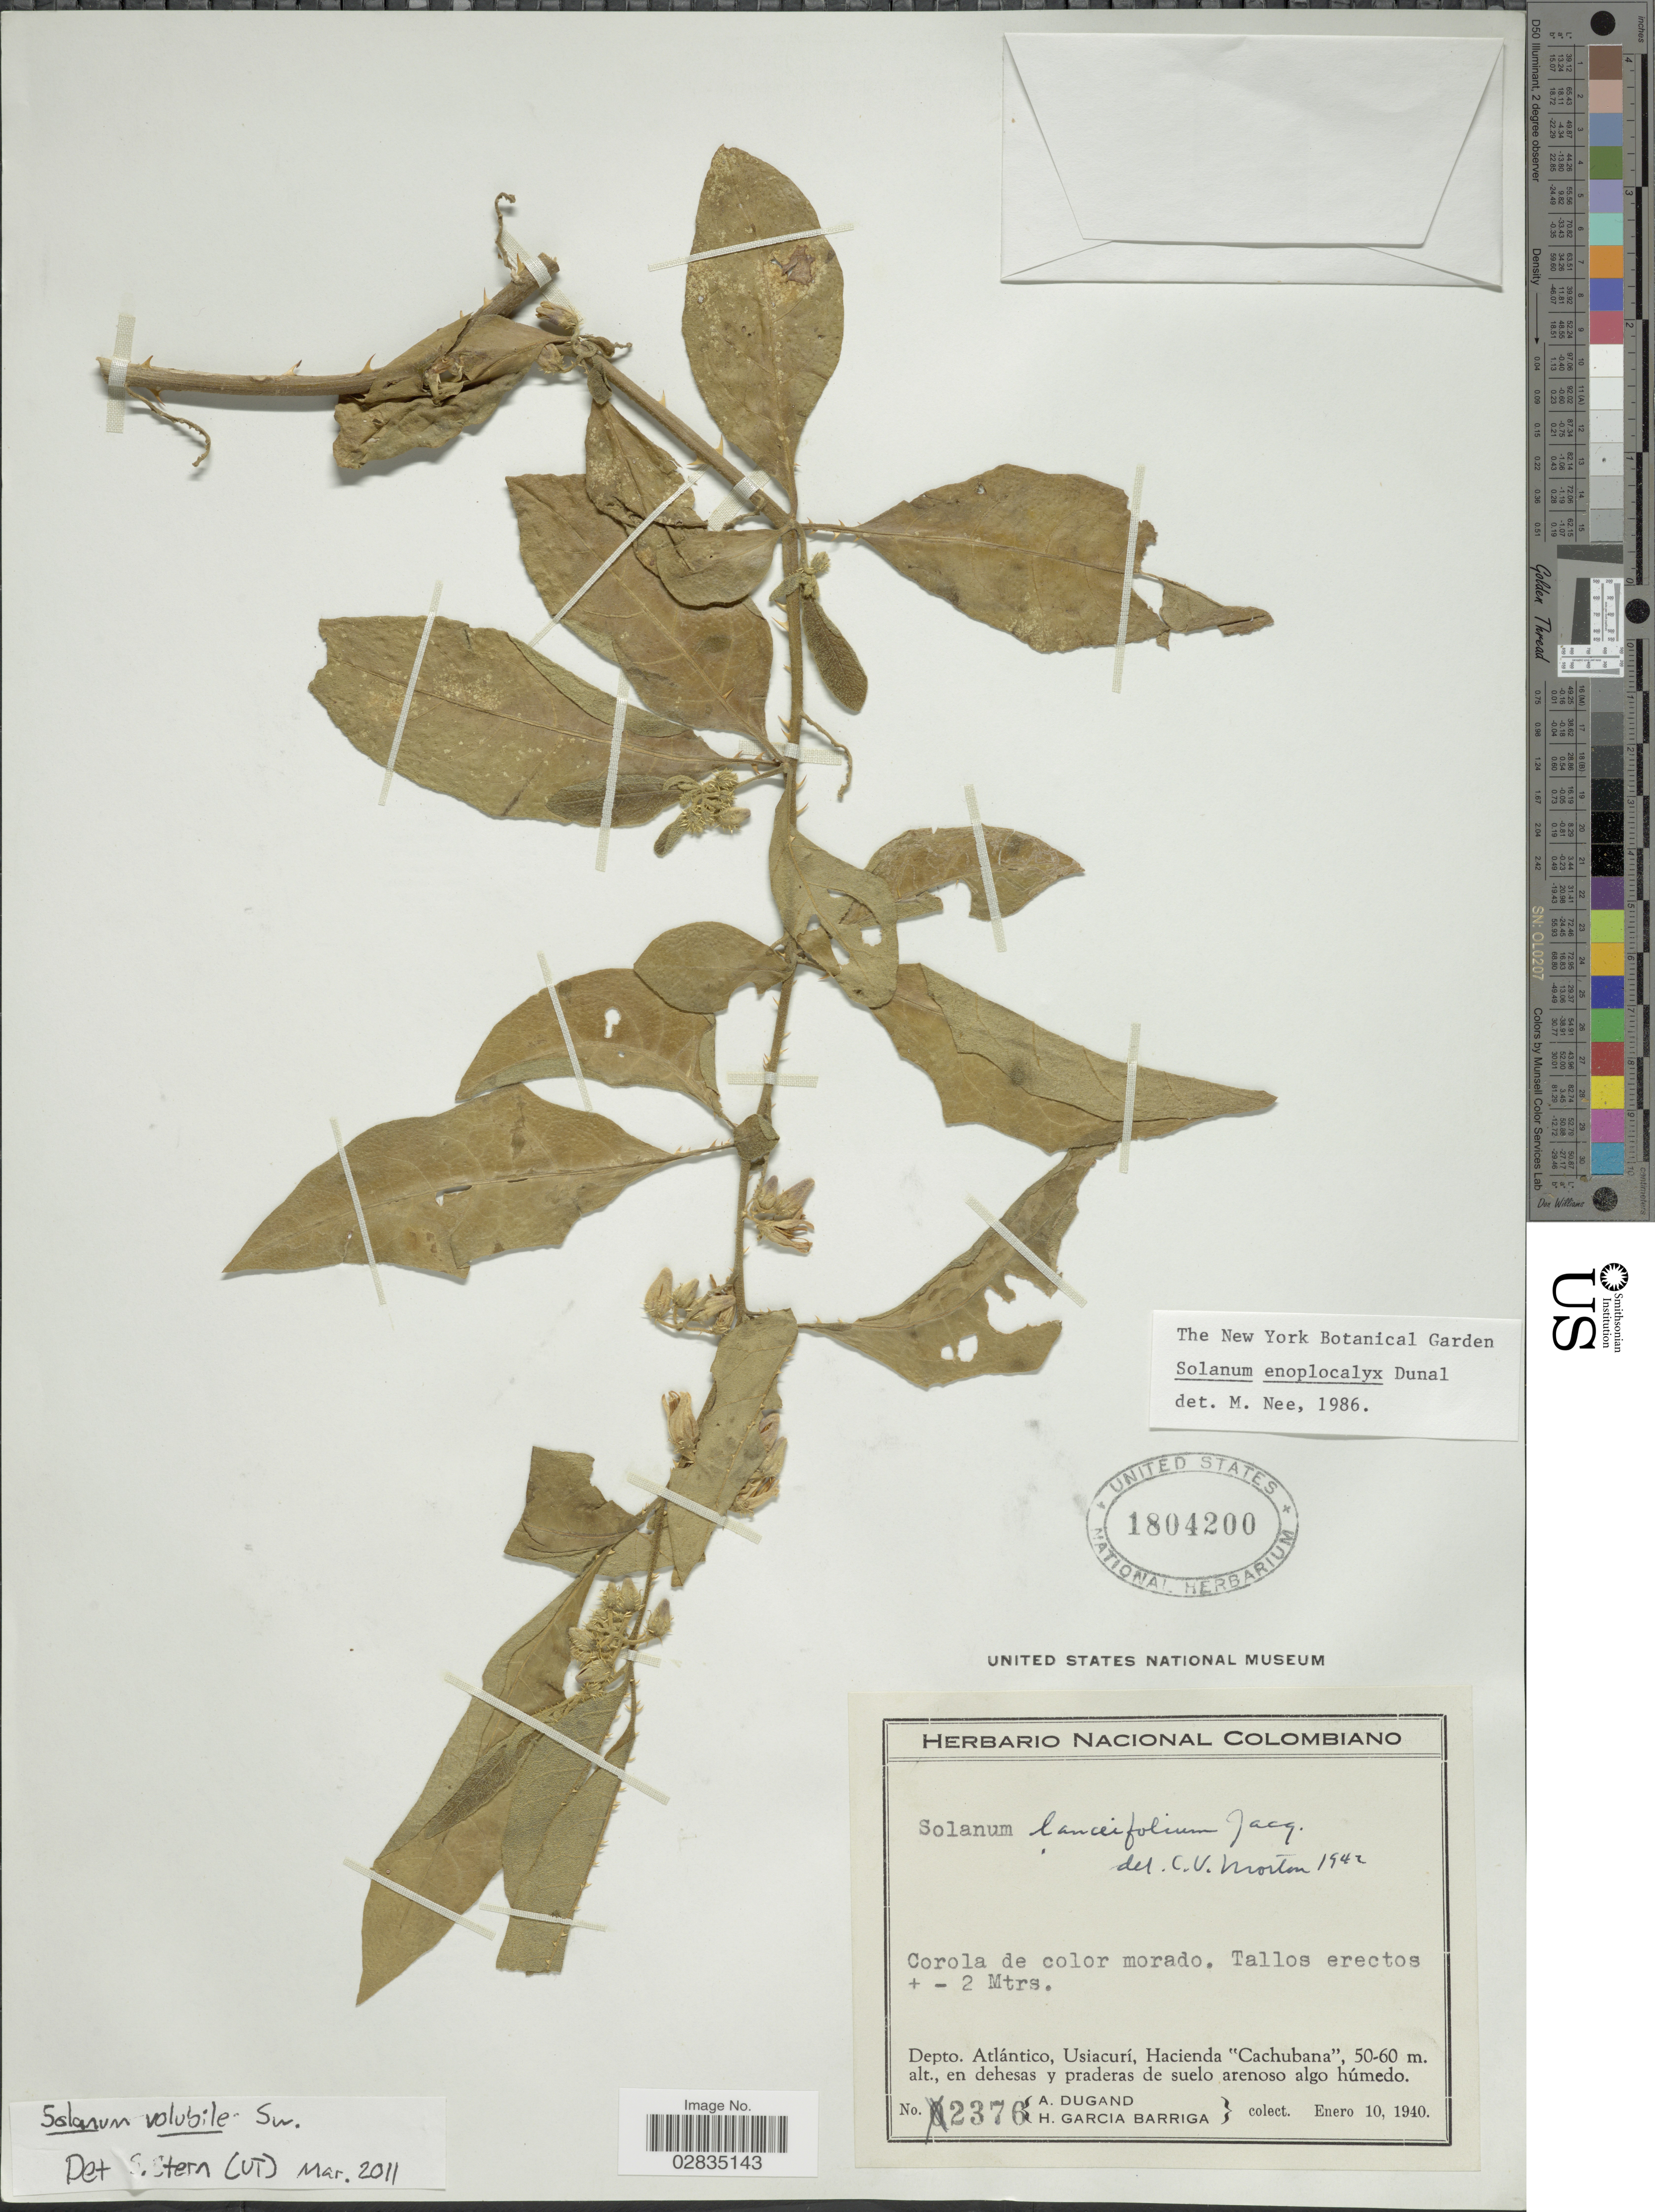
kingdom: Plantae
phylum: Tracheophyta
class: Magnoliopsida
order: Solanales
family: Solanaceae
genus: Solanum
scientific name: Solanum volubile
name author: Sw.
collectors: A. Dugand & H. García Barriga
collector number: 2376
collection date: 1940-01-10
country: Colombia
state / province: Atlántico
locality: Usiacurí, Hacienda "Cachubana".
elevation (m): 50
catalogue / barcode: US 1804200